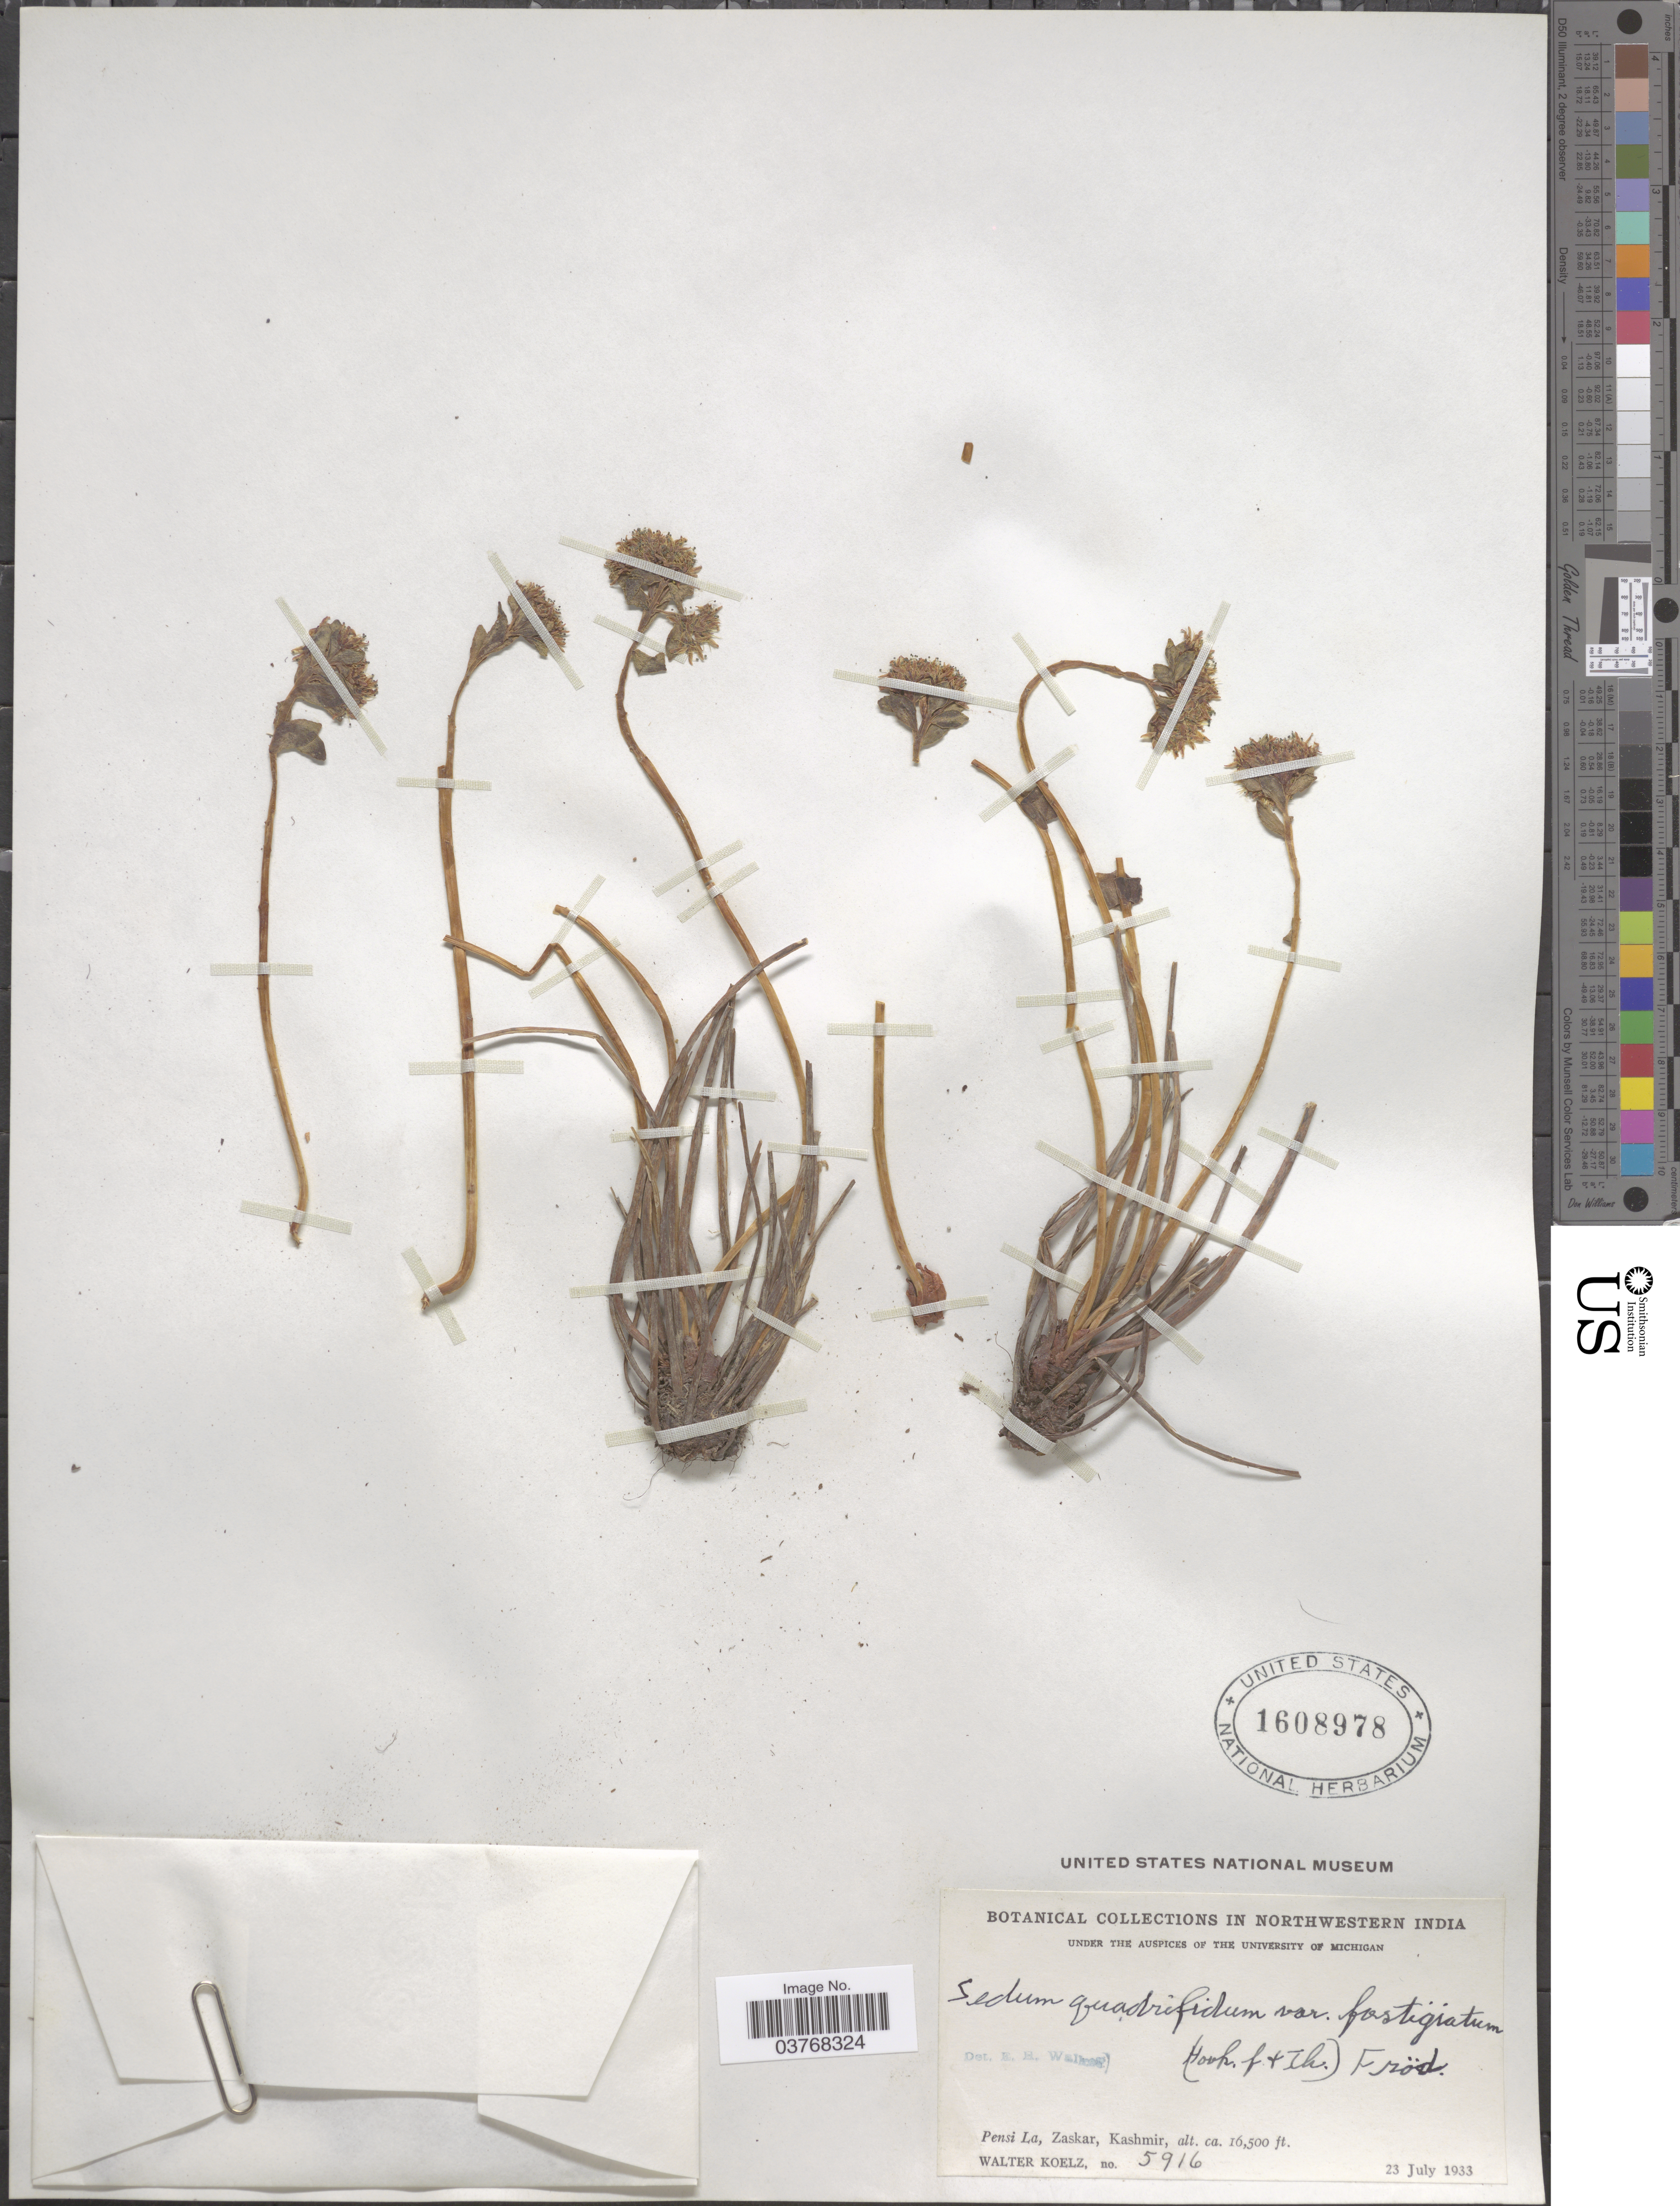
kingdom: Plantae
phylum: Tracheophyta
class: Magnoliopsida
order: Saxifragales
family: Crassulaceae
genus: Rhodiola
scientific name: Rhodiola fastigiata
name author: (Hook. f. & Thomson) S.H. Fu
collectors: W. N. Koelz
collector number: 5916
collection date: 1933-07-23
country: India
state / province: Jammu and Kashmir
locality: Northwestern India. Pensi La, Zaskar, Kashmir.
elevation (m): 5029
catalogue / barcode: US 1608978